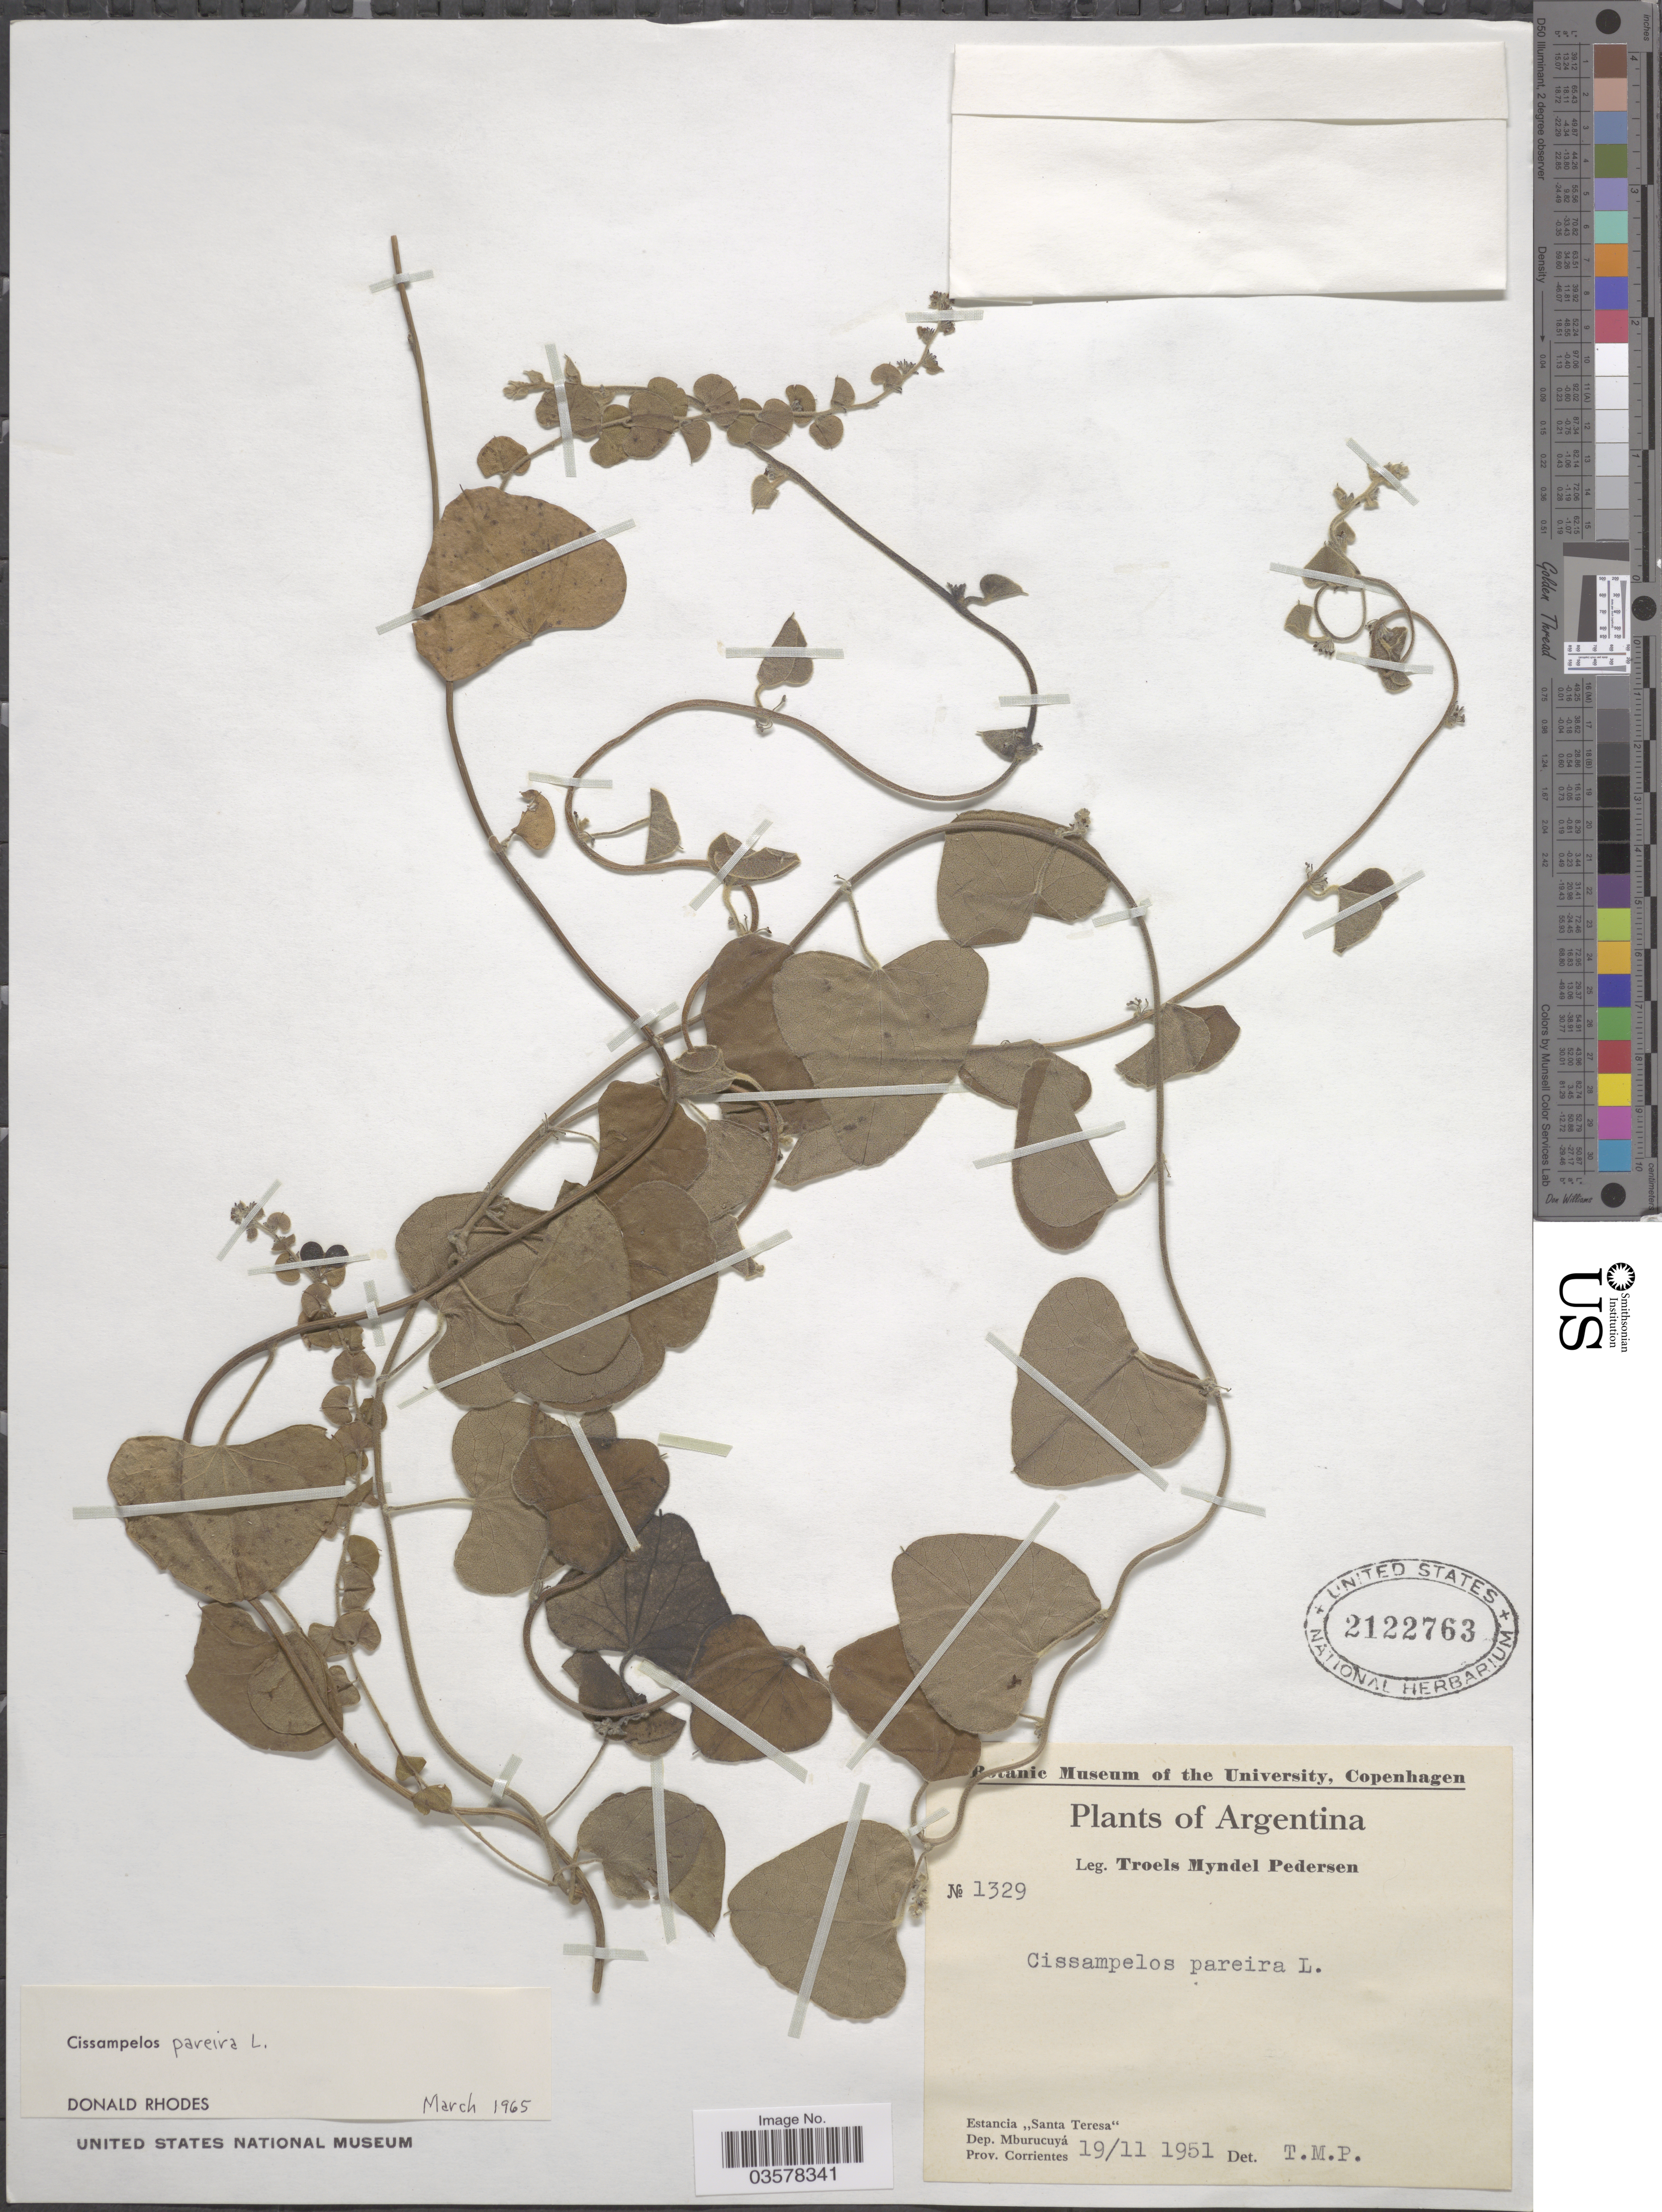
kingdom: Plantae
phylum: Tracheophyta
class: Magnoliopsida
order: Ranunculales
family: Menispermaceae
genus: Cissampelos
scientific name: Cissampelos pareira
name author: L.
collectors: T. Pederson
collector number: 1329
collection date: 1951-11-19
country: Argentina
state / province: Corrientes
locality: Estancia "Santa Teresa", Dep. Mburucuyá.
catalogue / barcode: US 2122763